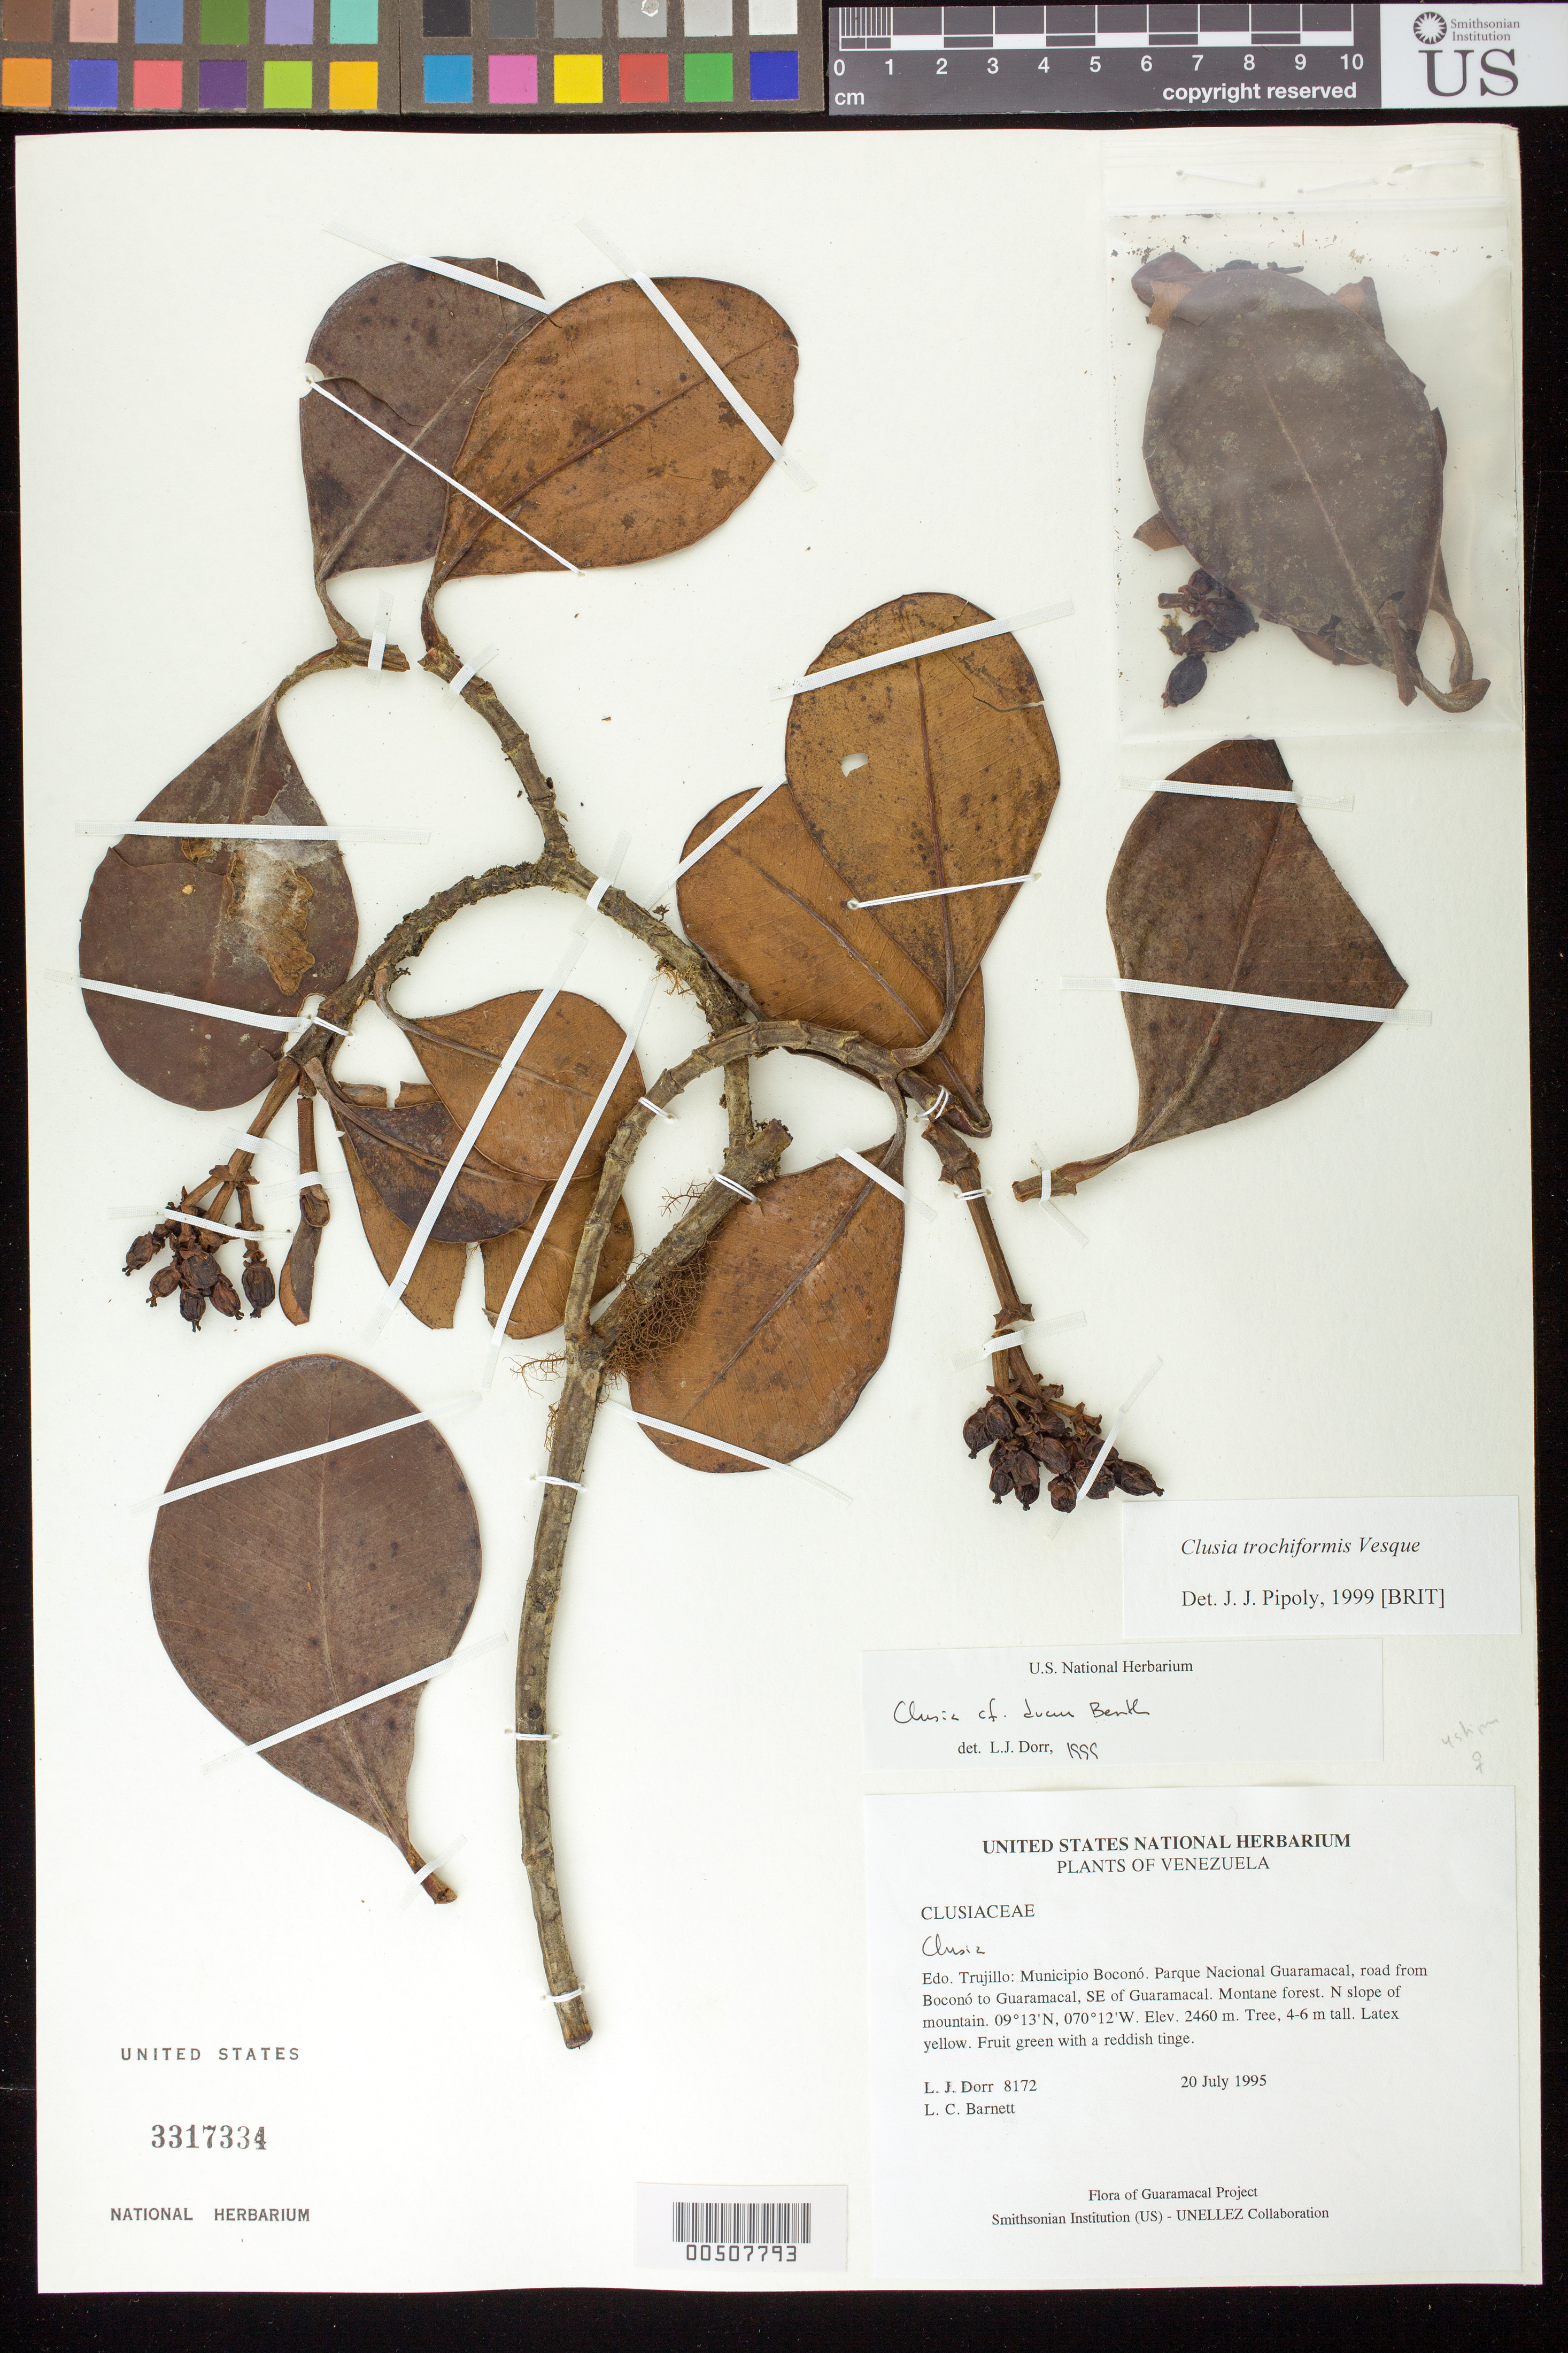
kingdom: Plantae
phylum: Tracheophyta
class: Magnoliopsida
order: Malpighiales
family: Clusiaceae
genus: Clusia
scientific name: Clusia trochiformis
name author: Vesque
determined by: Pipoly, J. J., III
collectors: L. J. Dorr & L. C. Barnett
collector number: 8172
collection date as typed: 20 Jul 1995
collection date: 1995-07-20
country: Venezuela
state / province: Trujillo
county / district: Boconó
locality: Parque Nacional Guaramacal, road from Boconó to Guaramacal, SE of Guaramacal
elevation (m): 2460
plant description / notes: A, MO, PORT, US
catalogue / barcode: US 3317334